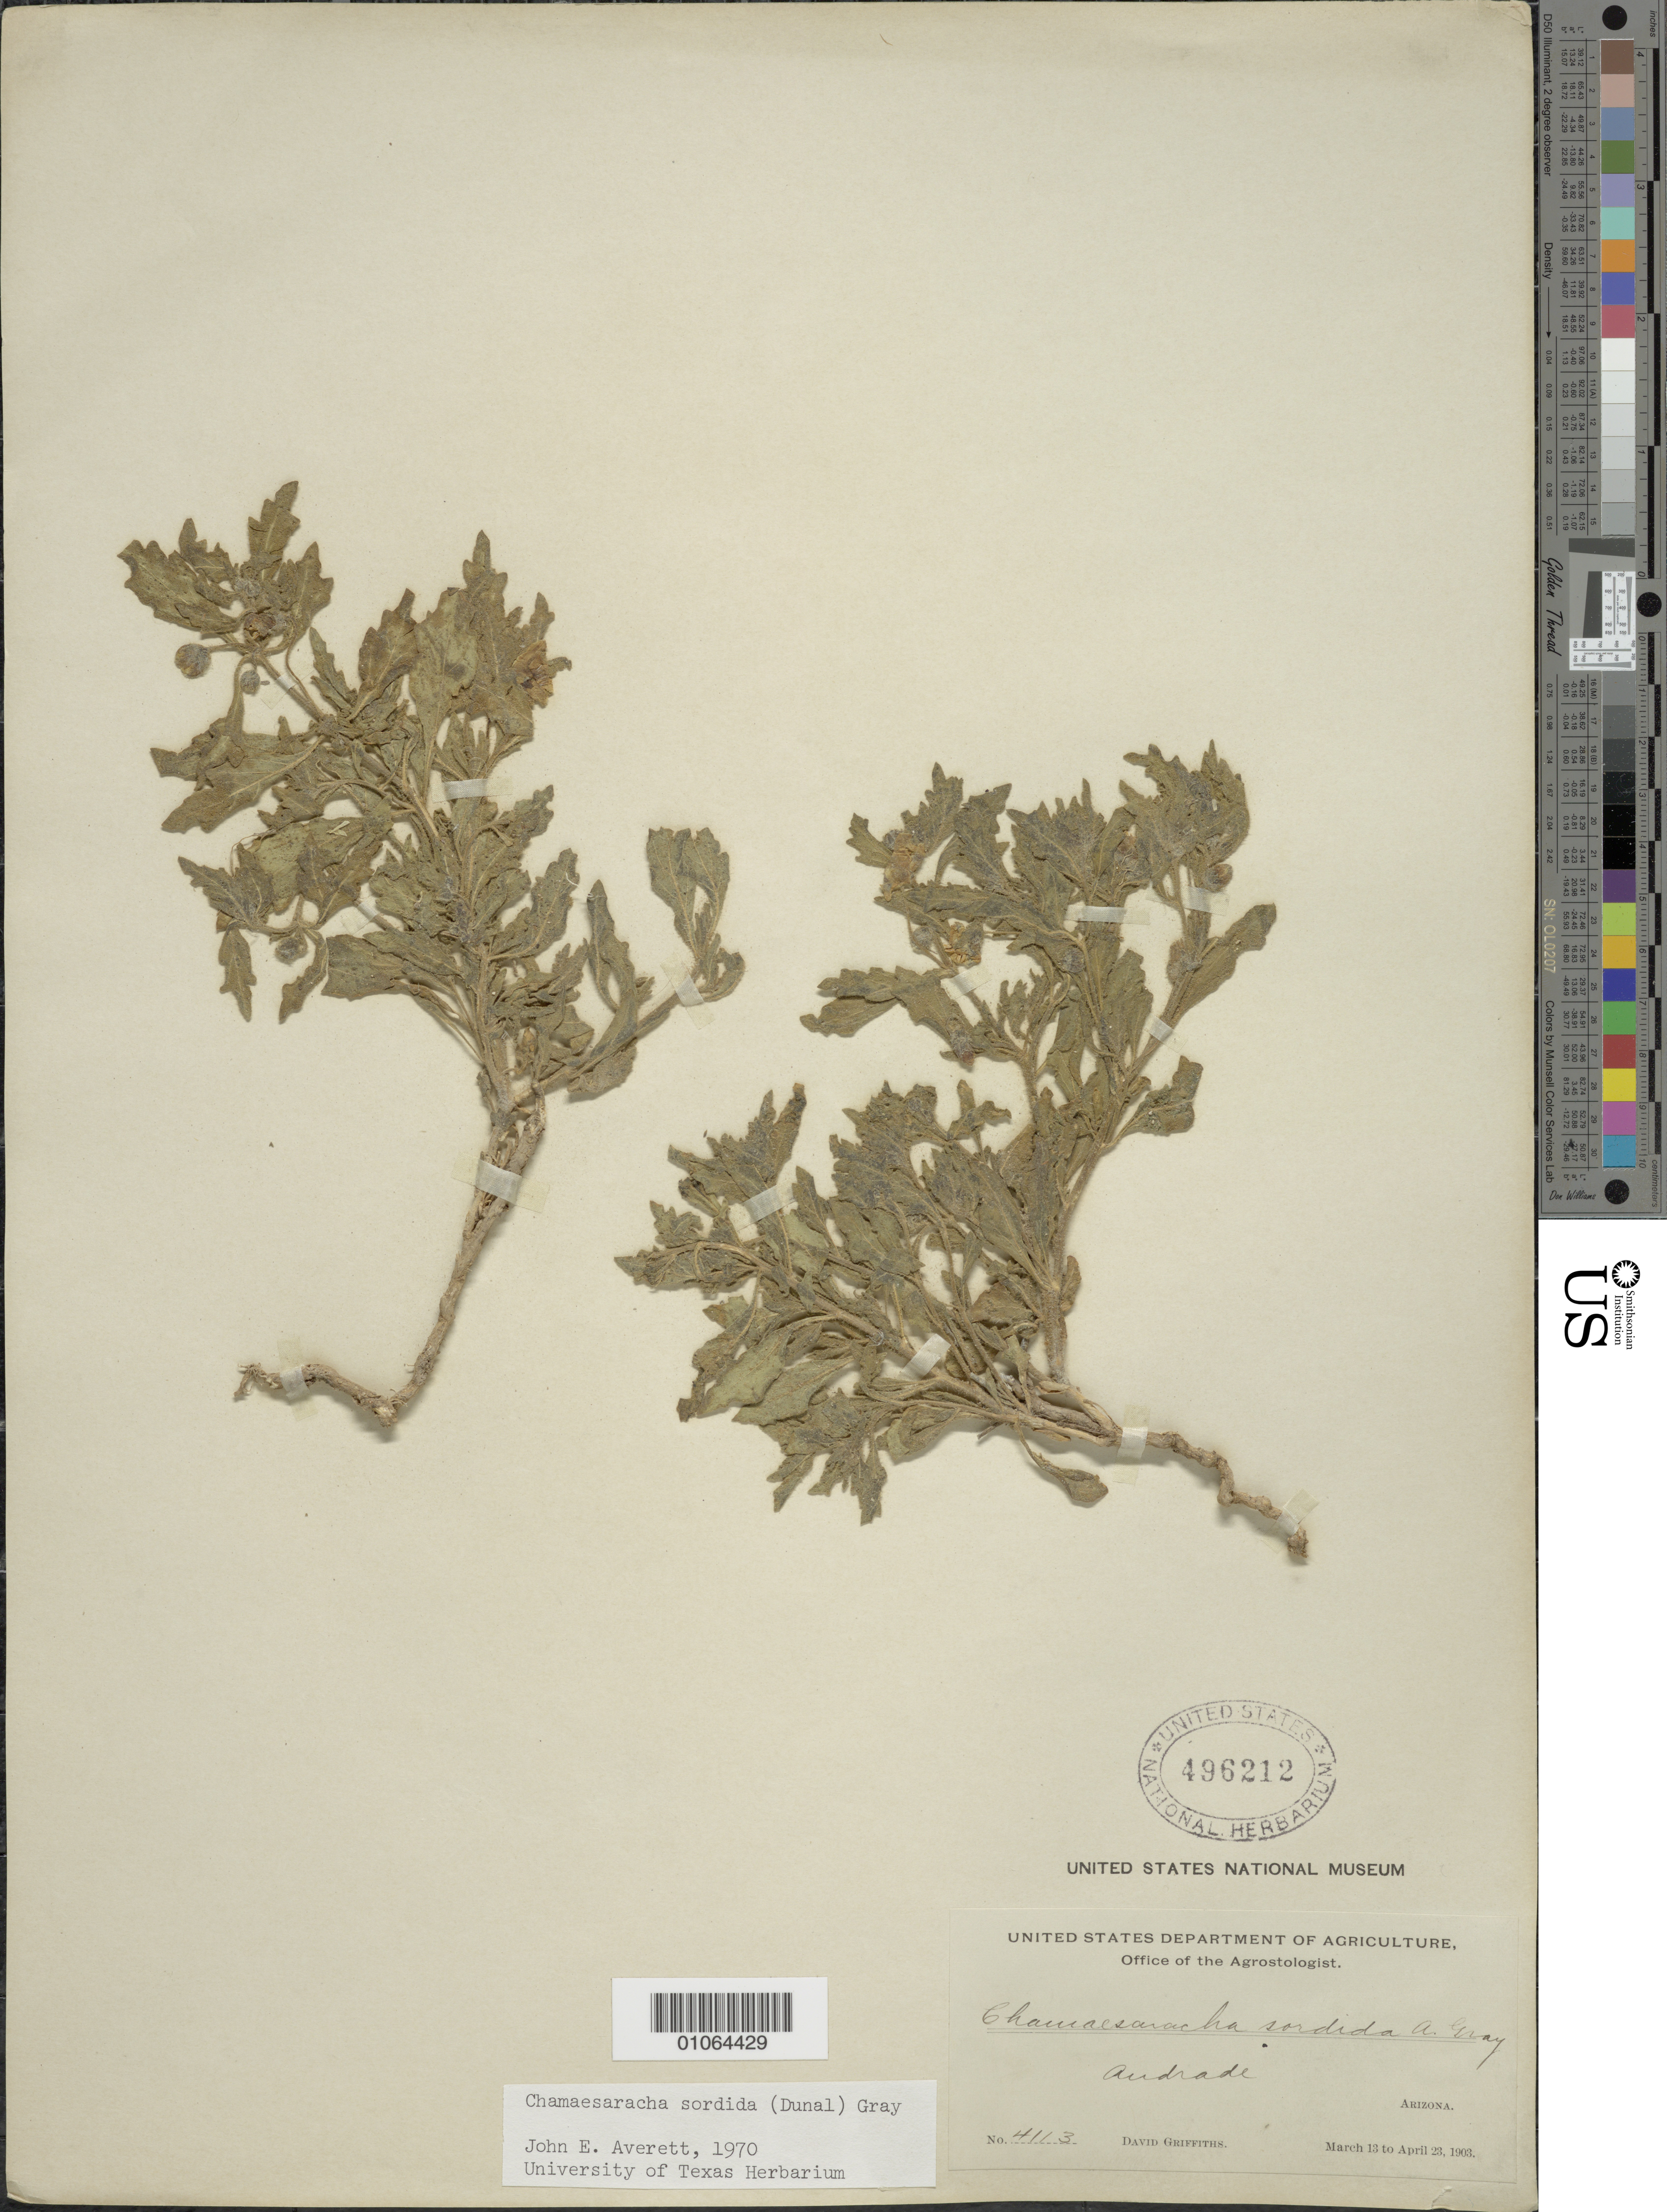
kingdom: Plantae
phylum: Tracheophyta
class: Magnoliopsida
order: Solanales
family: Solanaceae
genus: Chamaesaracha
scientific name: Chamaesaracha sordida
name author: (Dunal) S.F. Gray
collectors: D. Griffiths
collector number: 4113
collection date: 1903-03-13/1903-04-23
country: United States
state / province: Arizona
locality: Andrade.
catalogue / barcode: US 496212